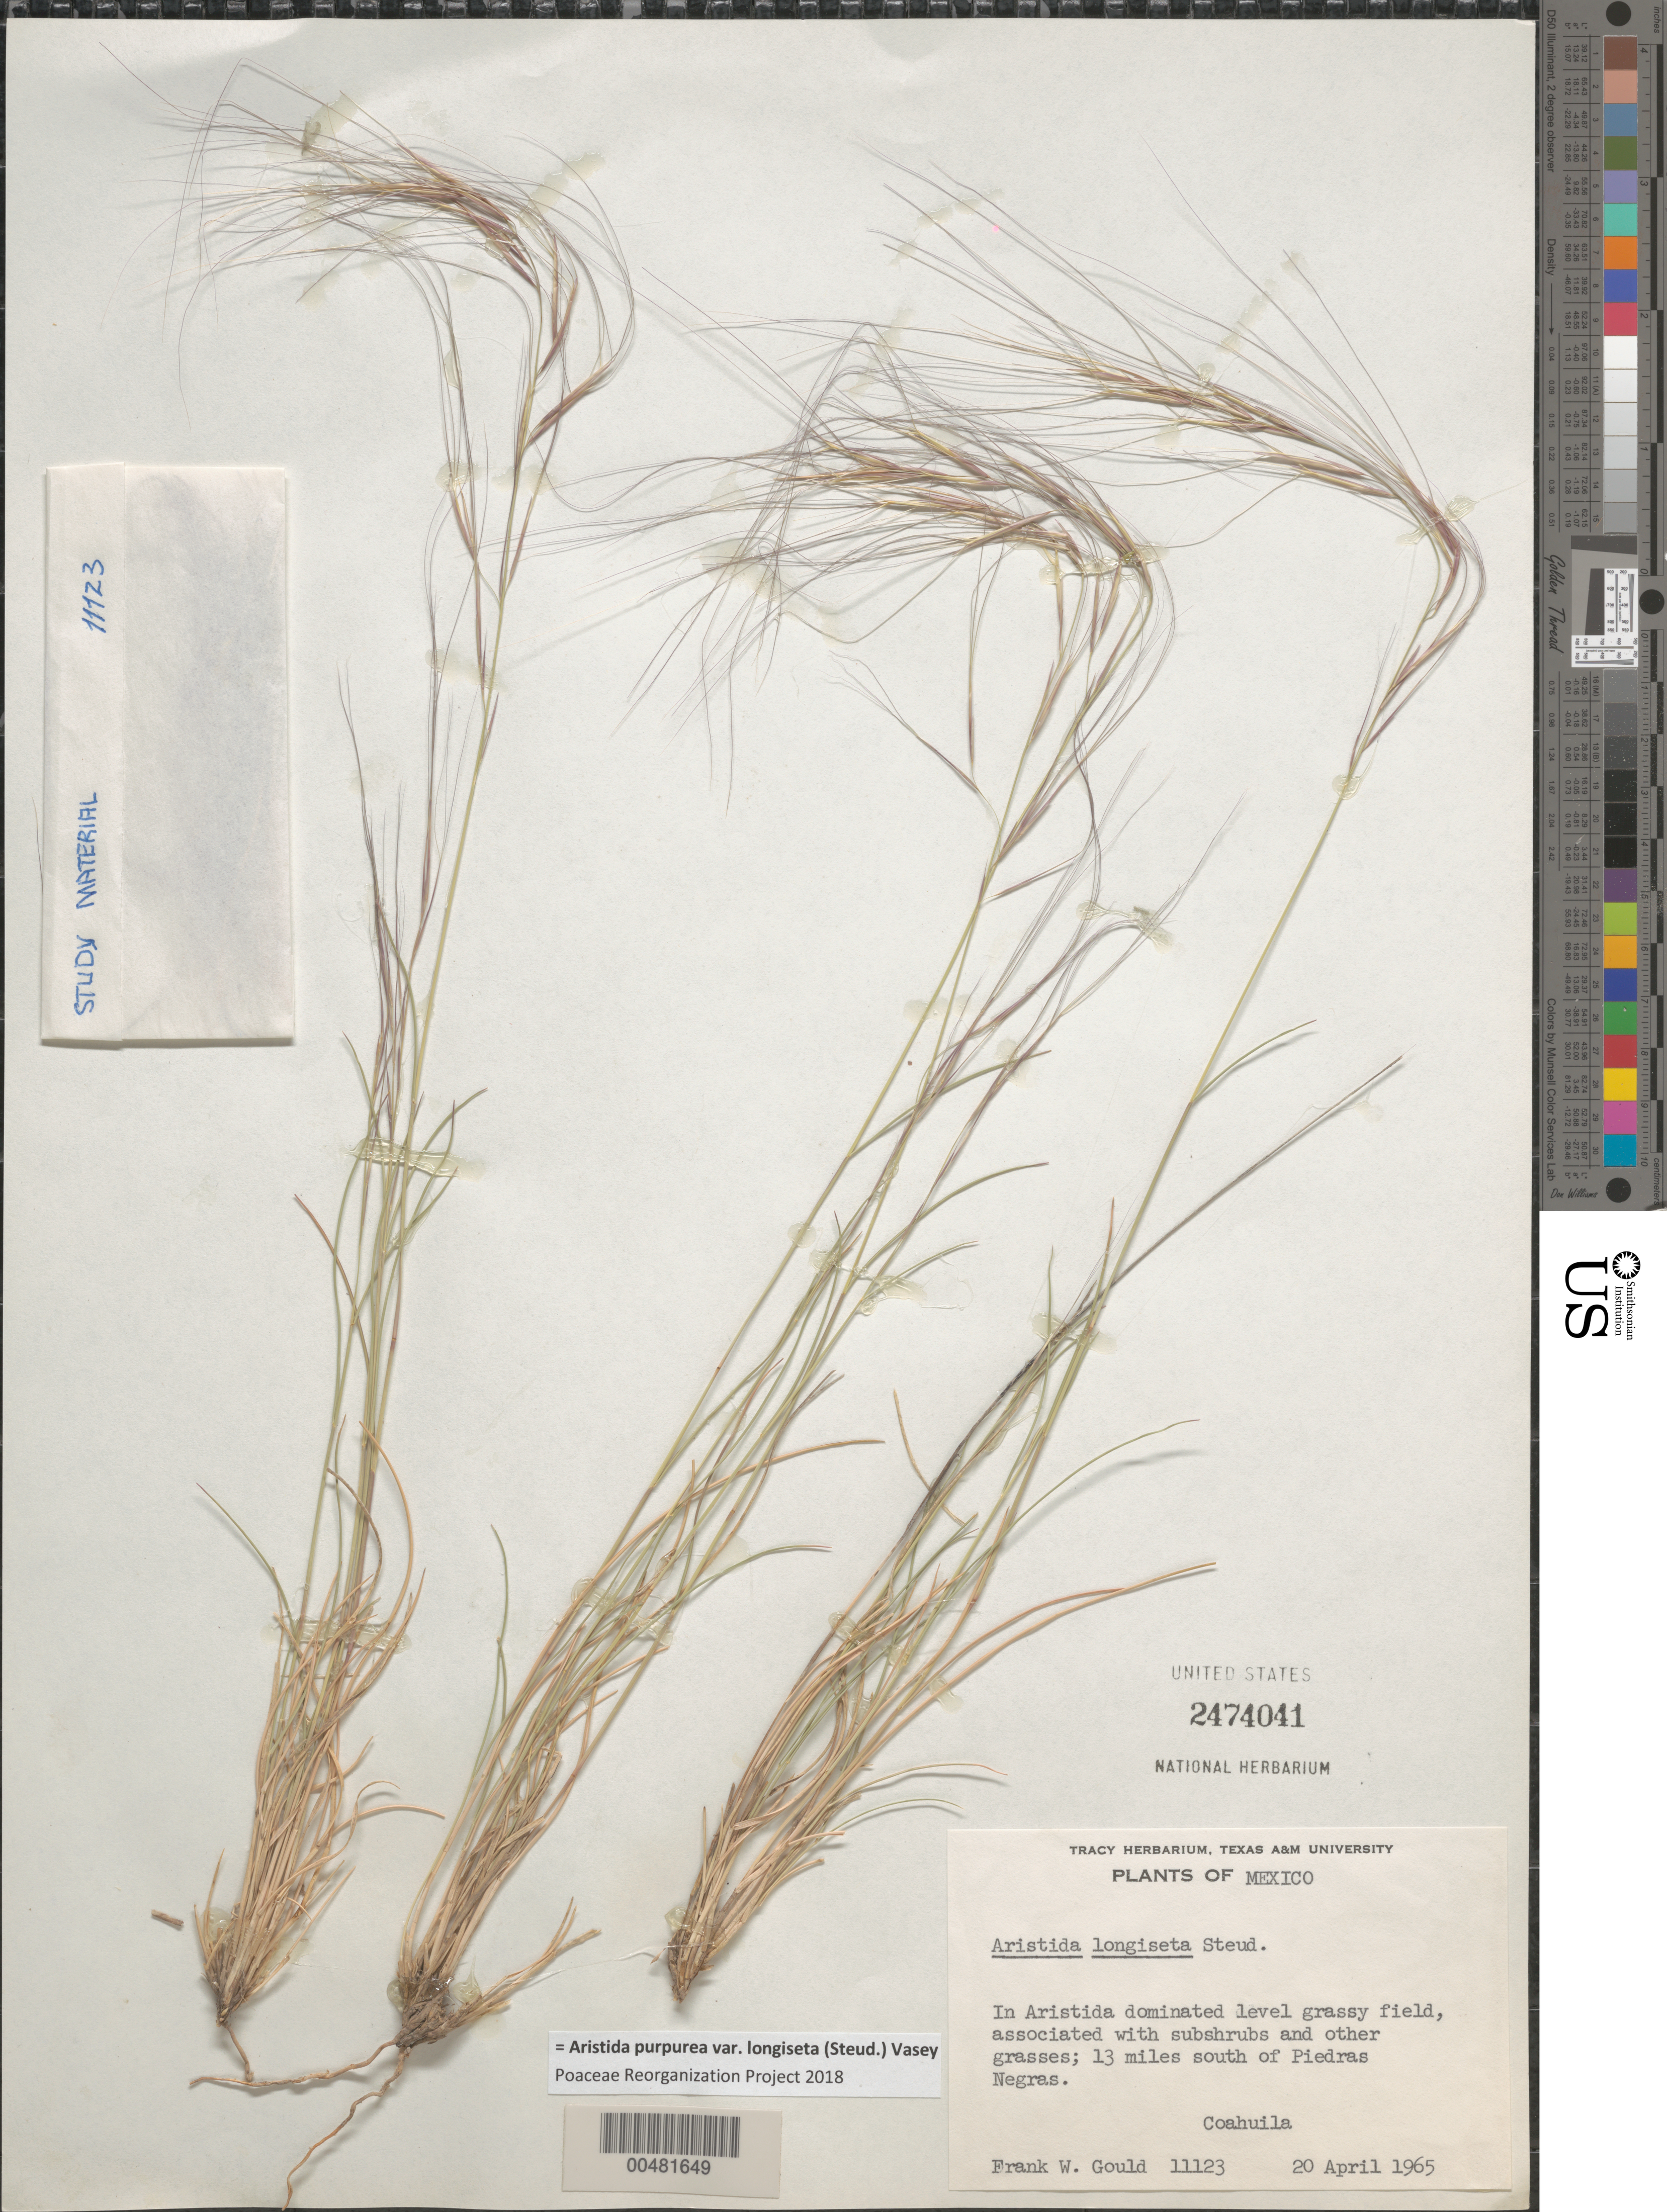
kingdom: Plantae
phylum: Tracheophyta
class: Liliopsida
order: Poales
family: Poaceae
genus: Aristida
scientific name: Aristida purpurea var. longiseta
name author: (Steud.) Vasey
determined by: Poaceae Reorganization Project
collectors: F. W. Gould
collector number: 11123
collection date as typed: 20 Apr 1965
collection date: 1965-04-20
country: Mexico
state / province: Coahuila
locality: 13 mi S of Piedras Negras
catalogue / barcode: US 2474041